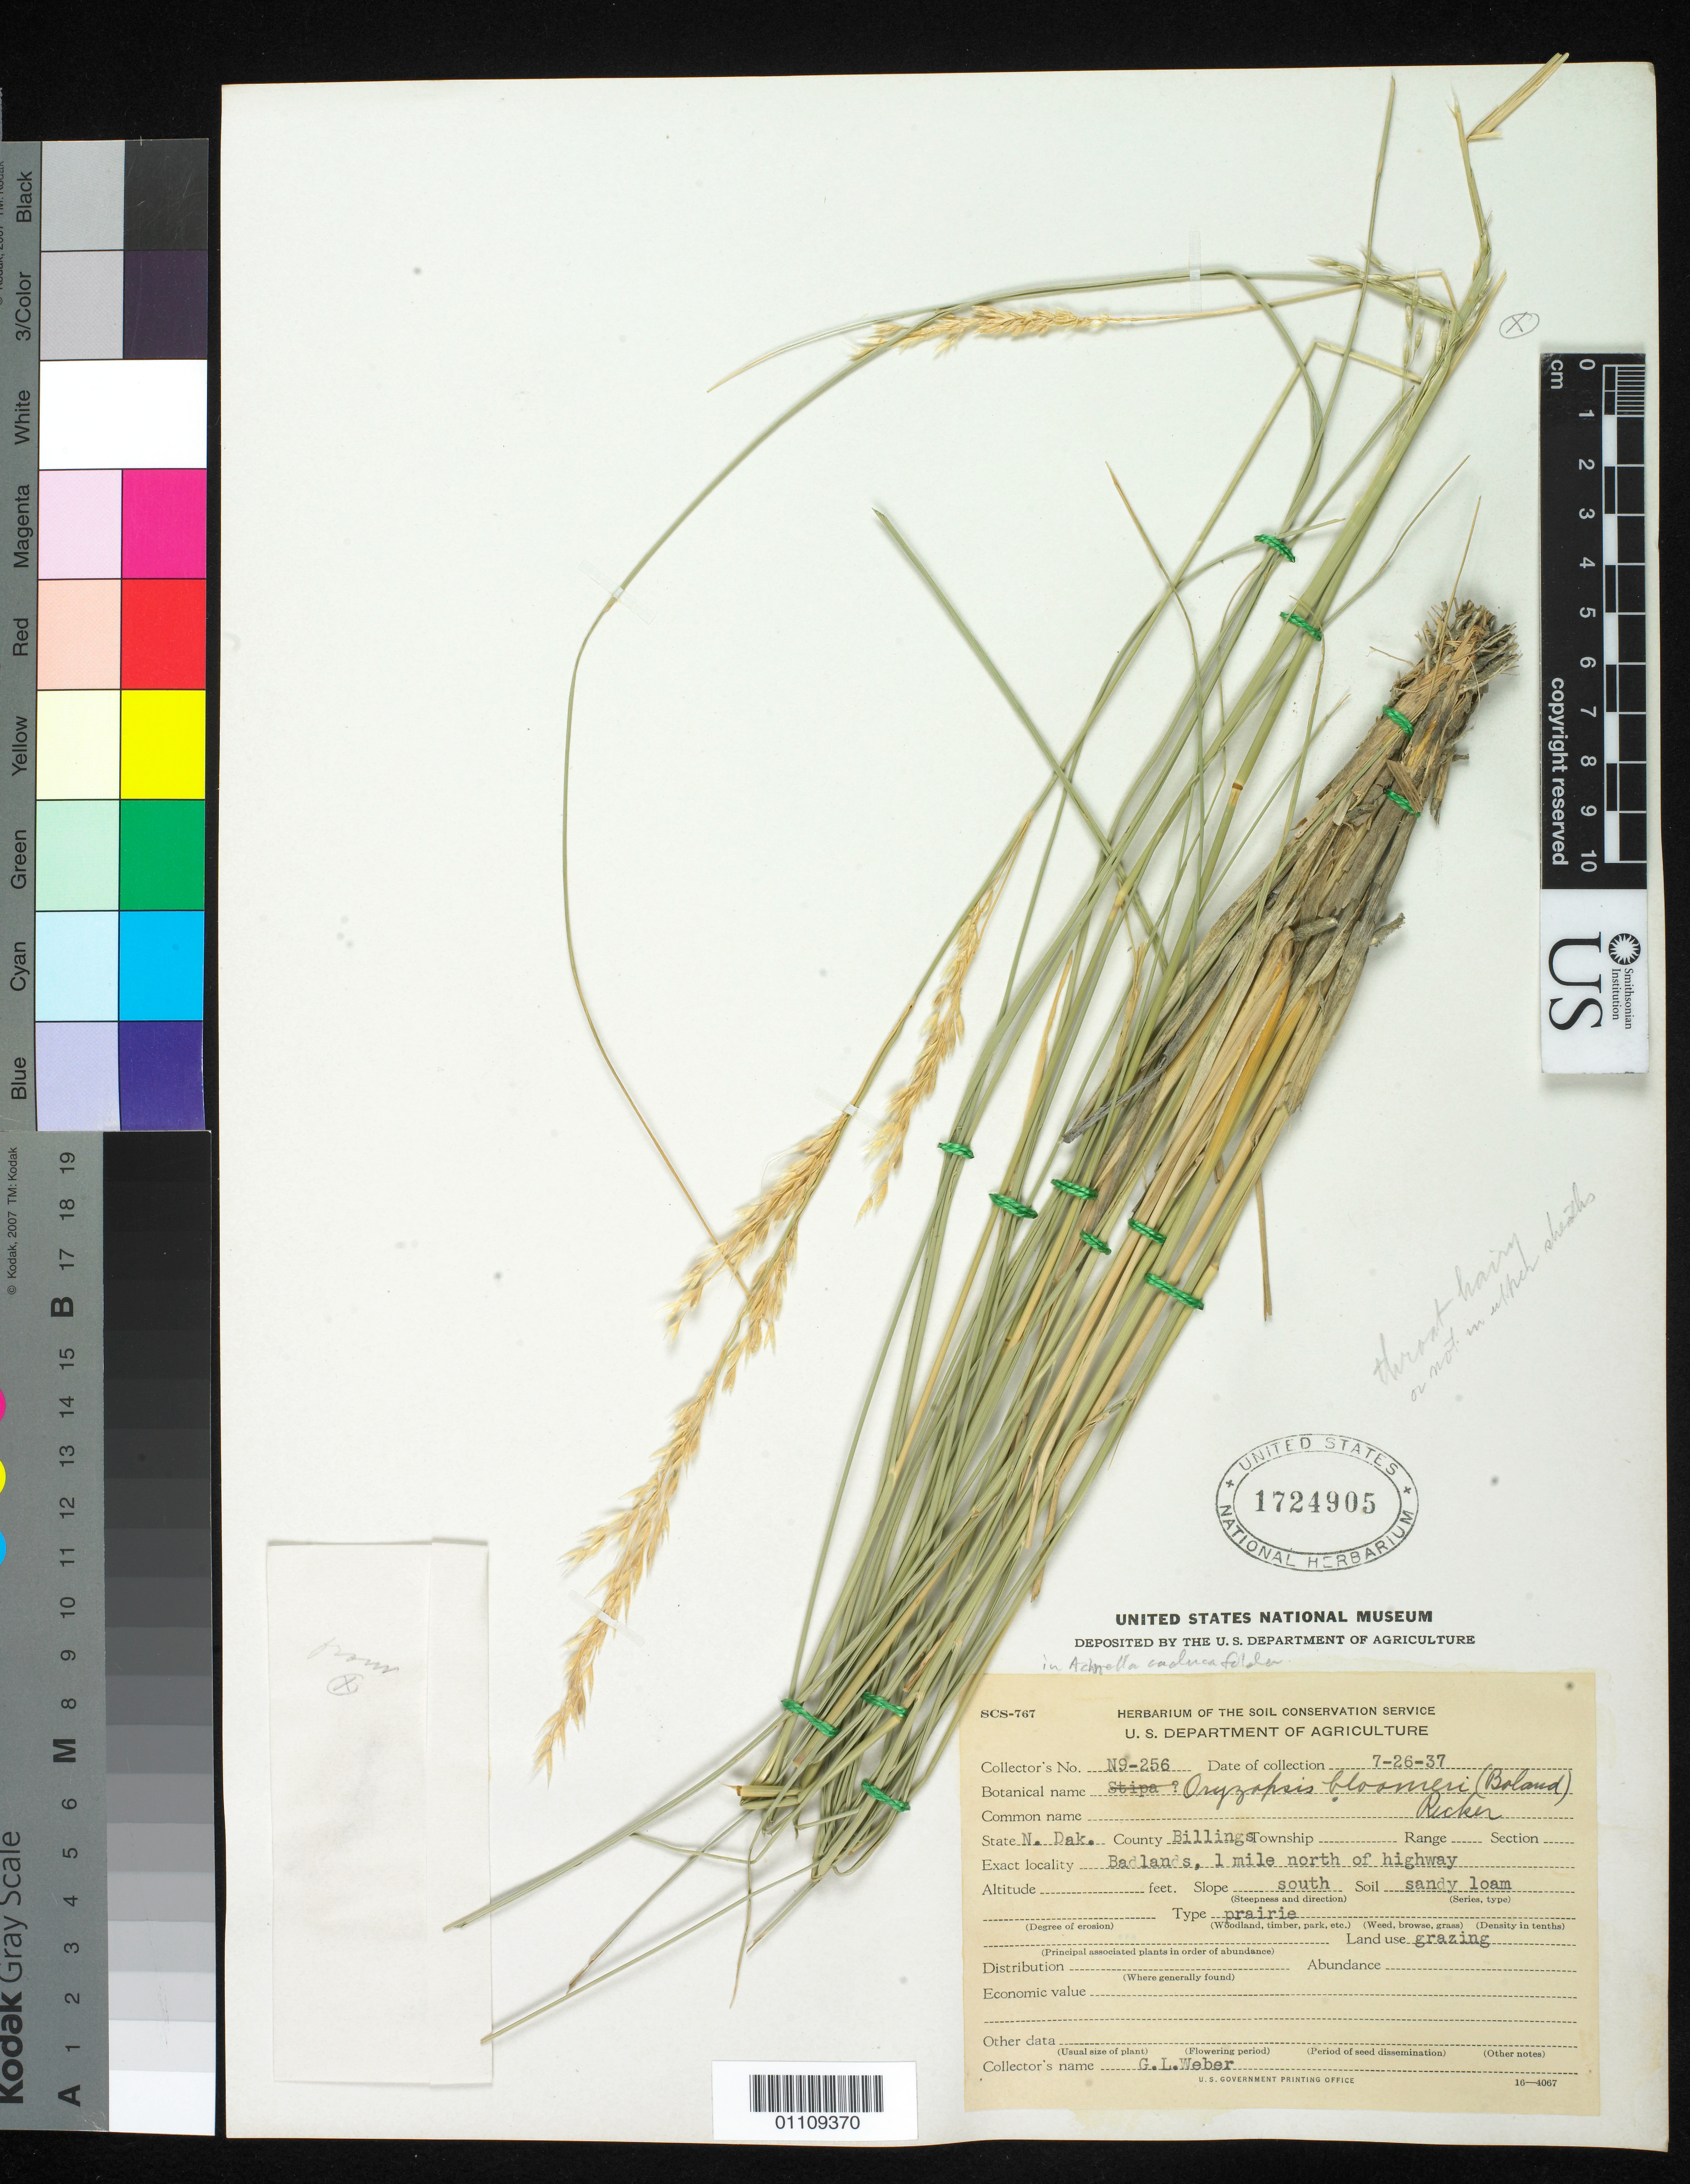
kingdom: Plantae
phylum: Tracheophyta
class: Liliopsida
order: Poales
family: Poaceae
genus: Achnella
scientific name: x Achnella caduca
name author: (W.J. Beal) Barkworth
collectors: G. Weber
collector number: N9-256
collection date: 1937-07-26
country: United States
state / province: North Dakota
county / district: Billings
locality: Badlands, 1 mi. N. of highway.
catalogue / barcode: US 1724905